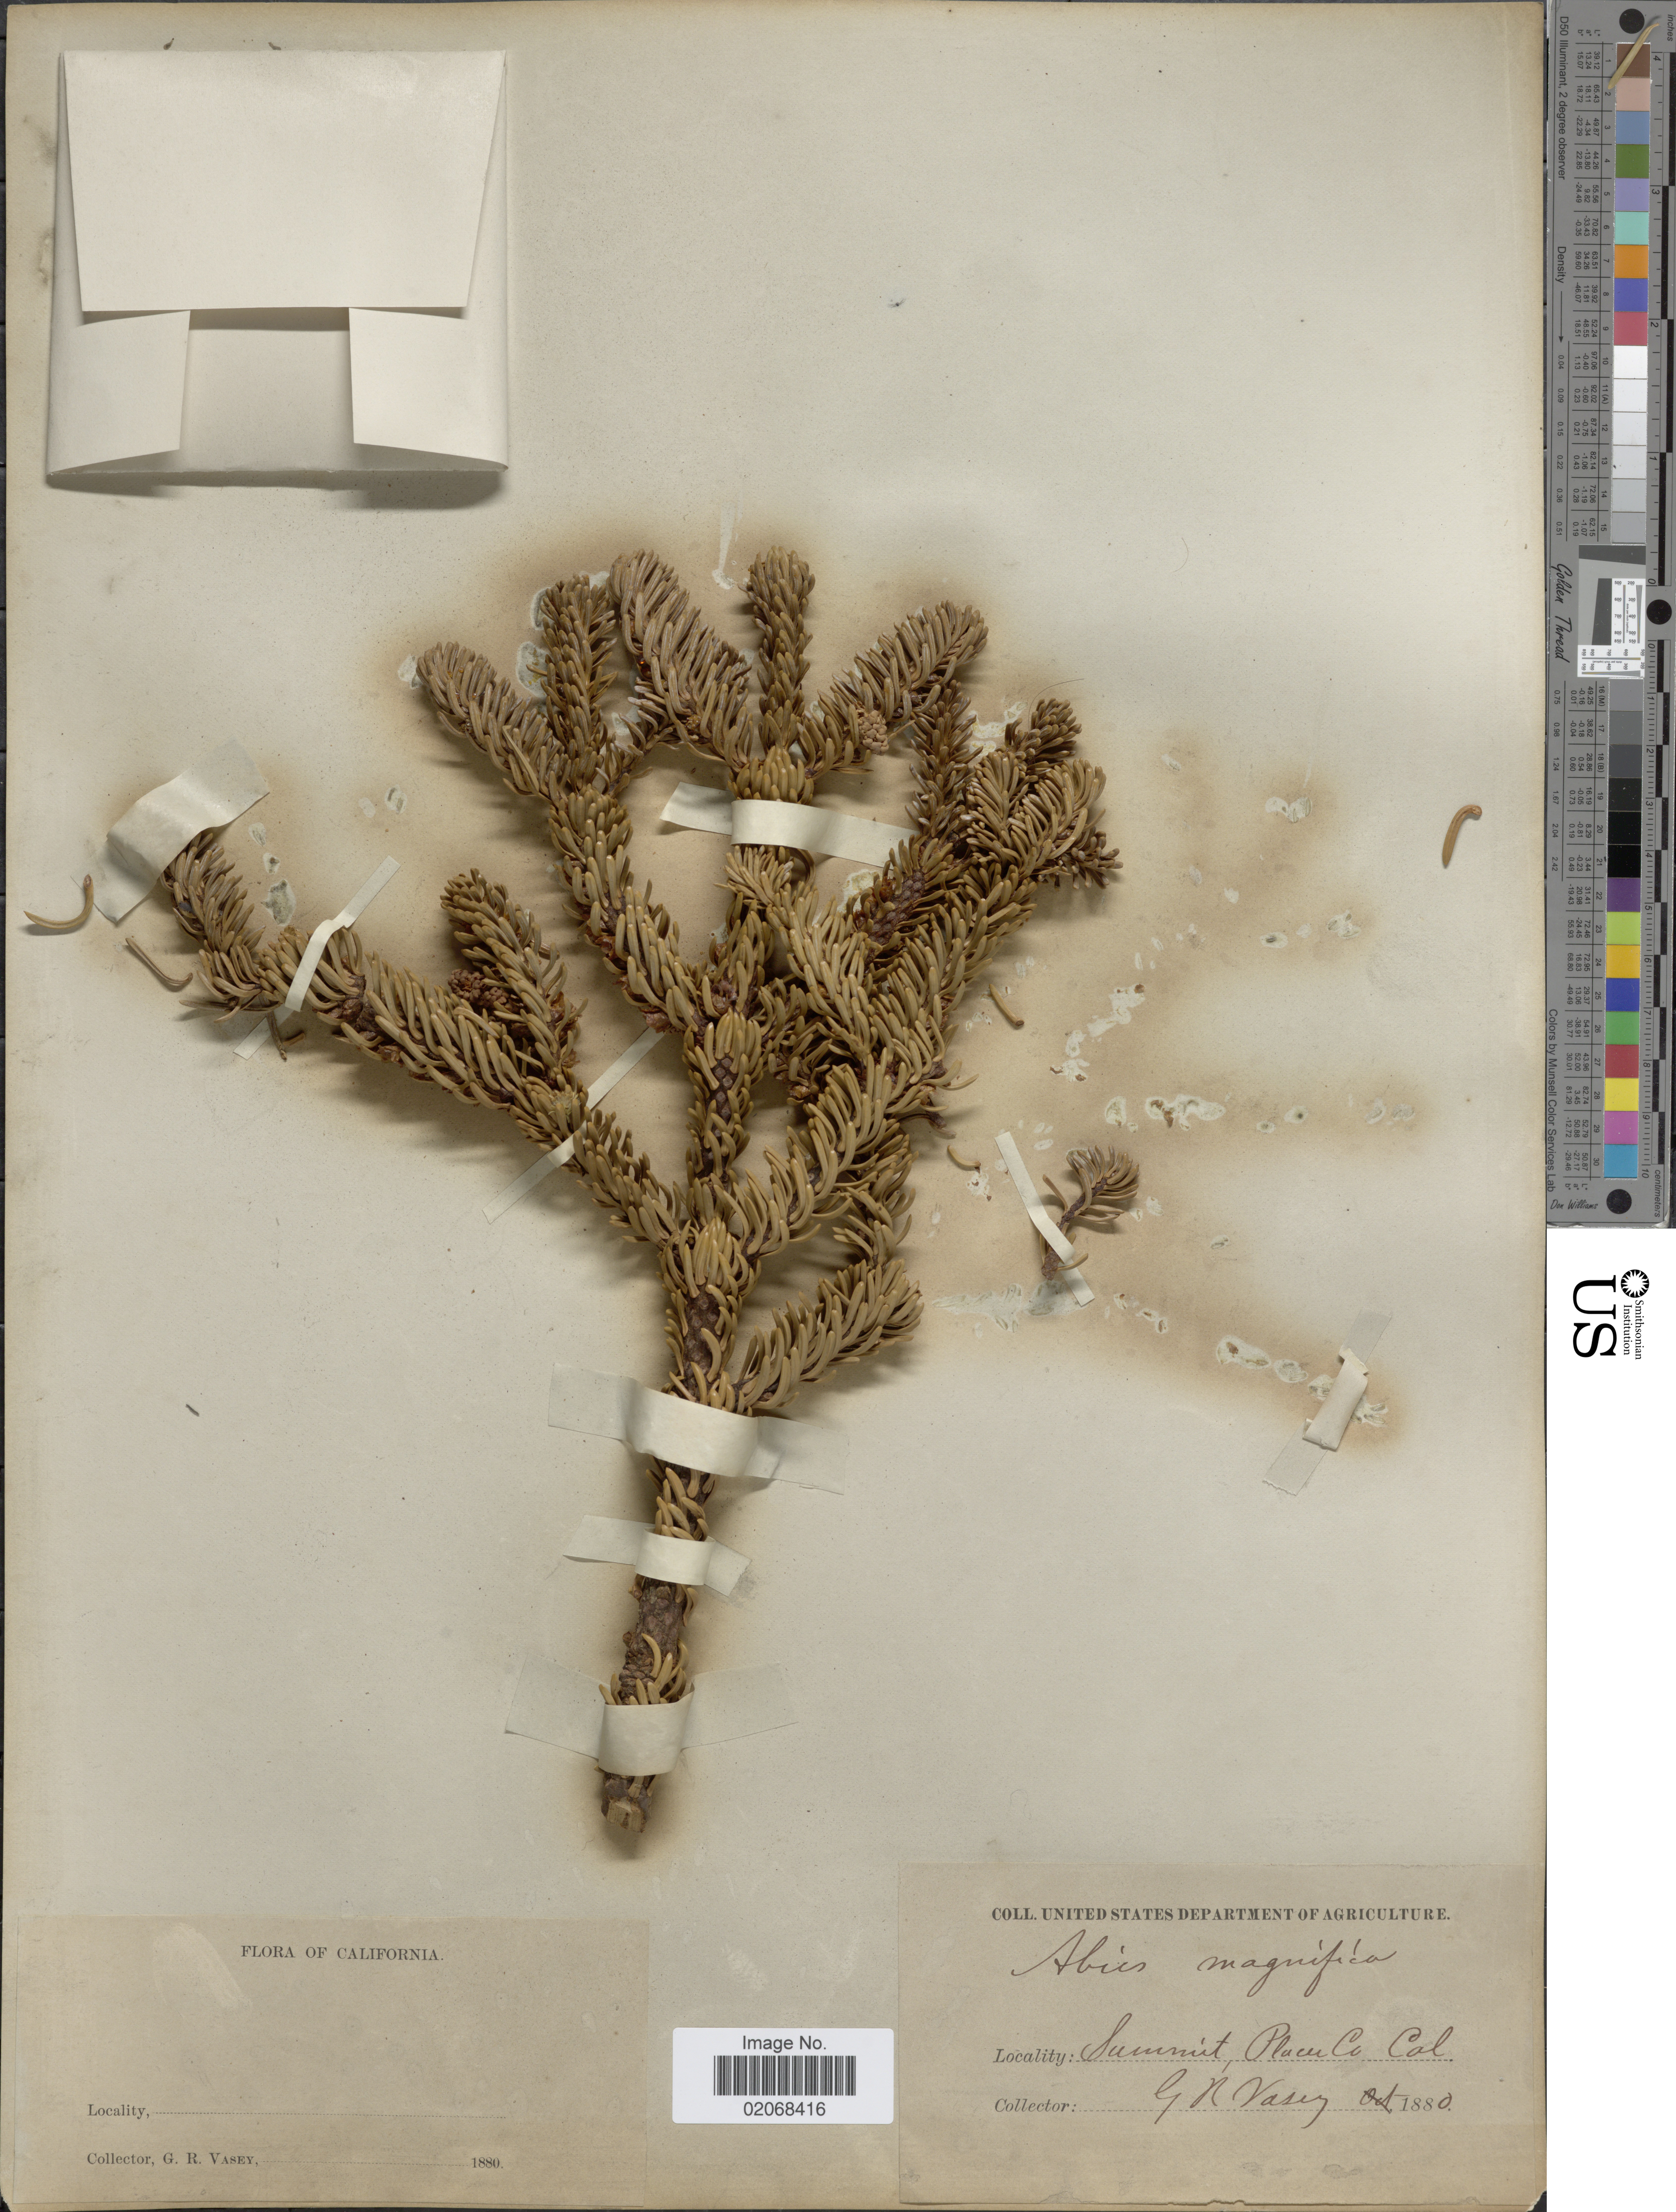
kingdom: Plantae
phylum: Tracheophyta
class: Pinopsida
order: Pinales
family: Pinaceae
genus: Abies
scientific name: Abies magnifica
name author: A. Murray bis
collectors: G. R. Vasey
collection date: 1880-10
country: United States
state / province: California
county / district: Placer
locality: Summit, Placer Co